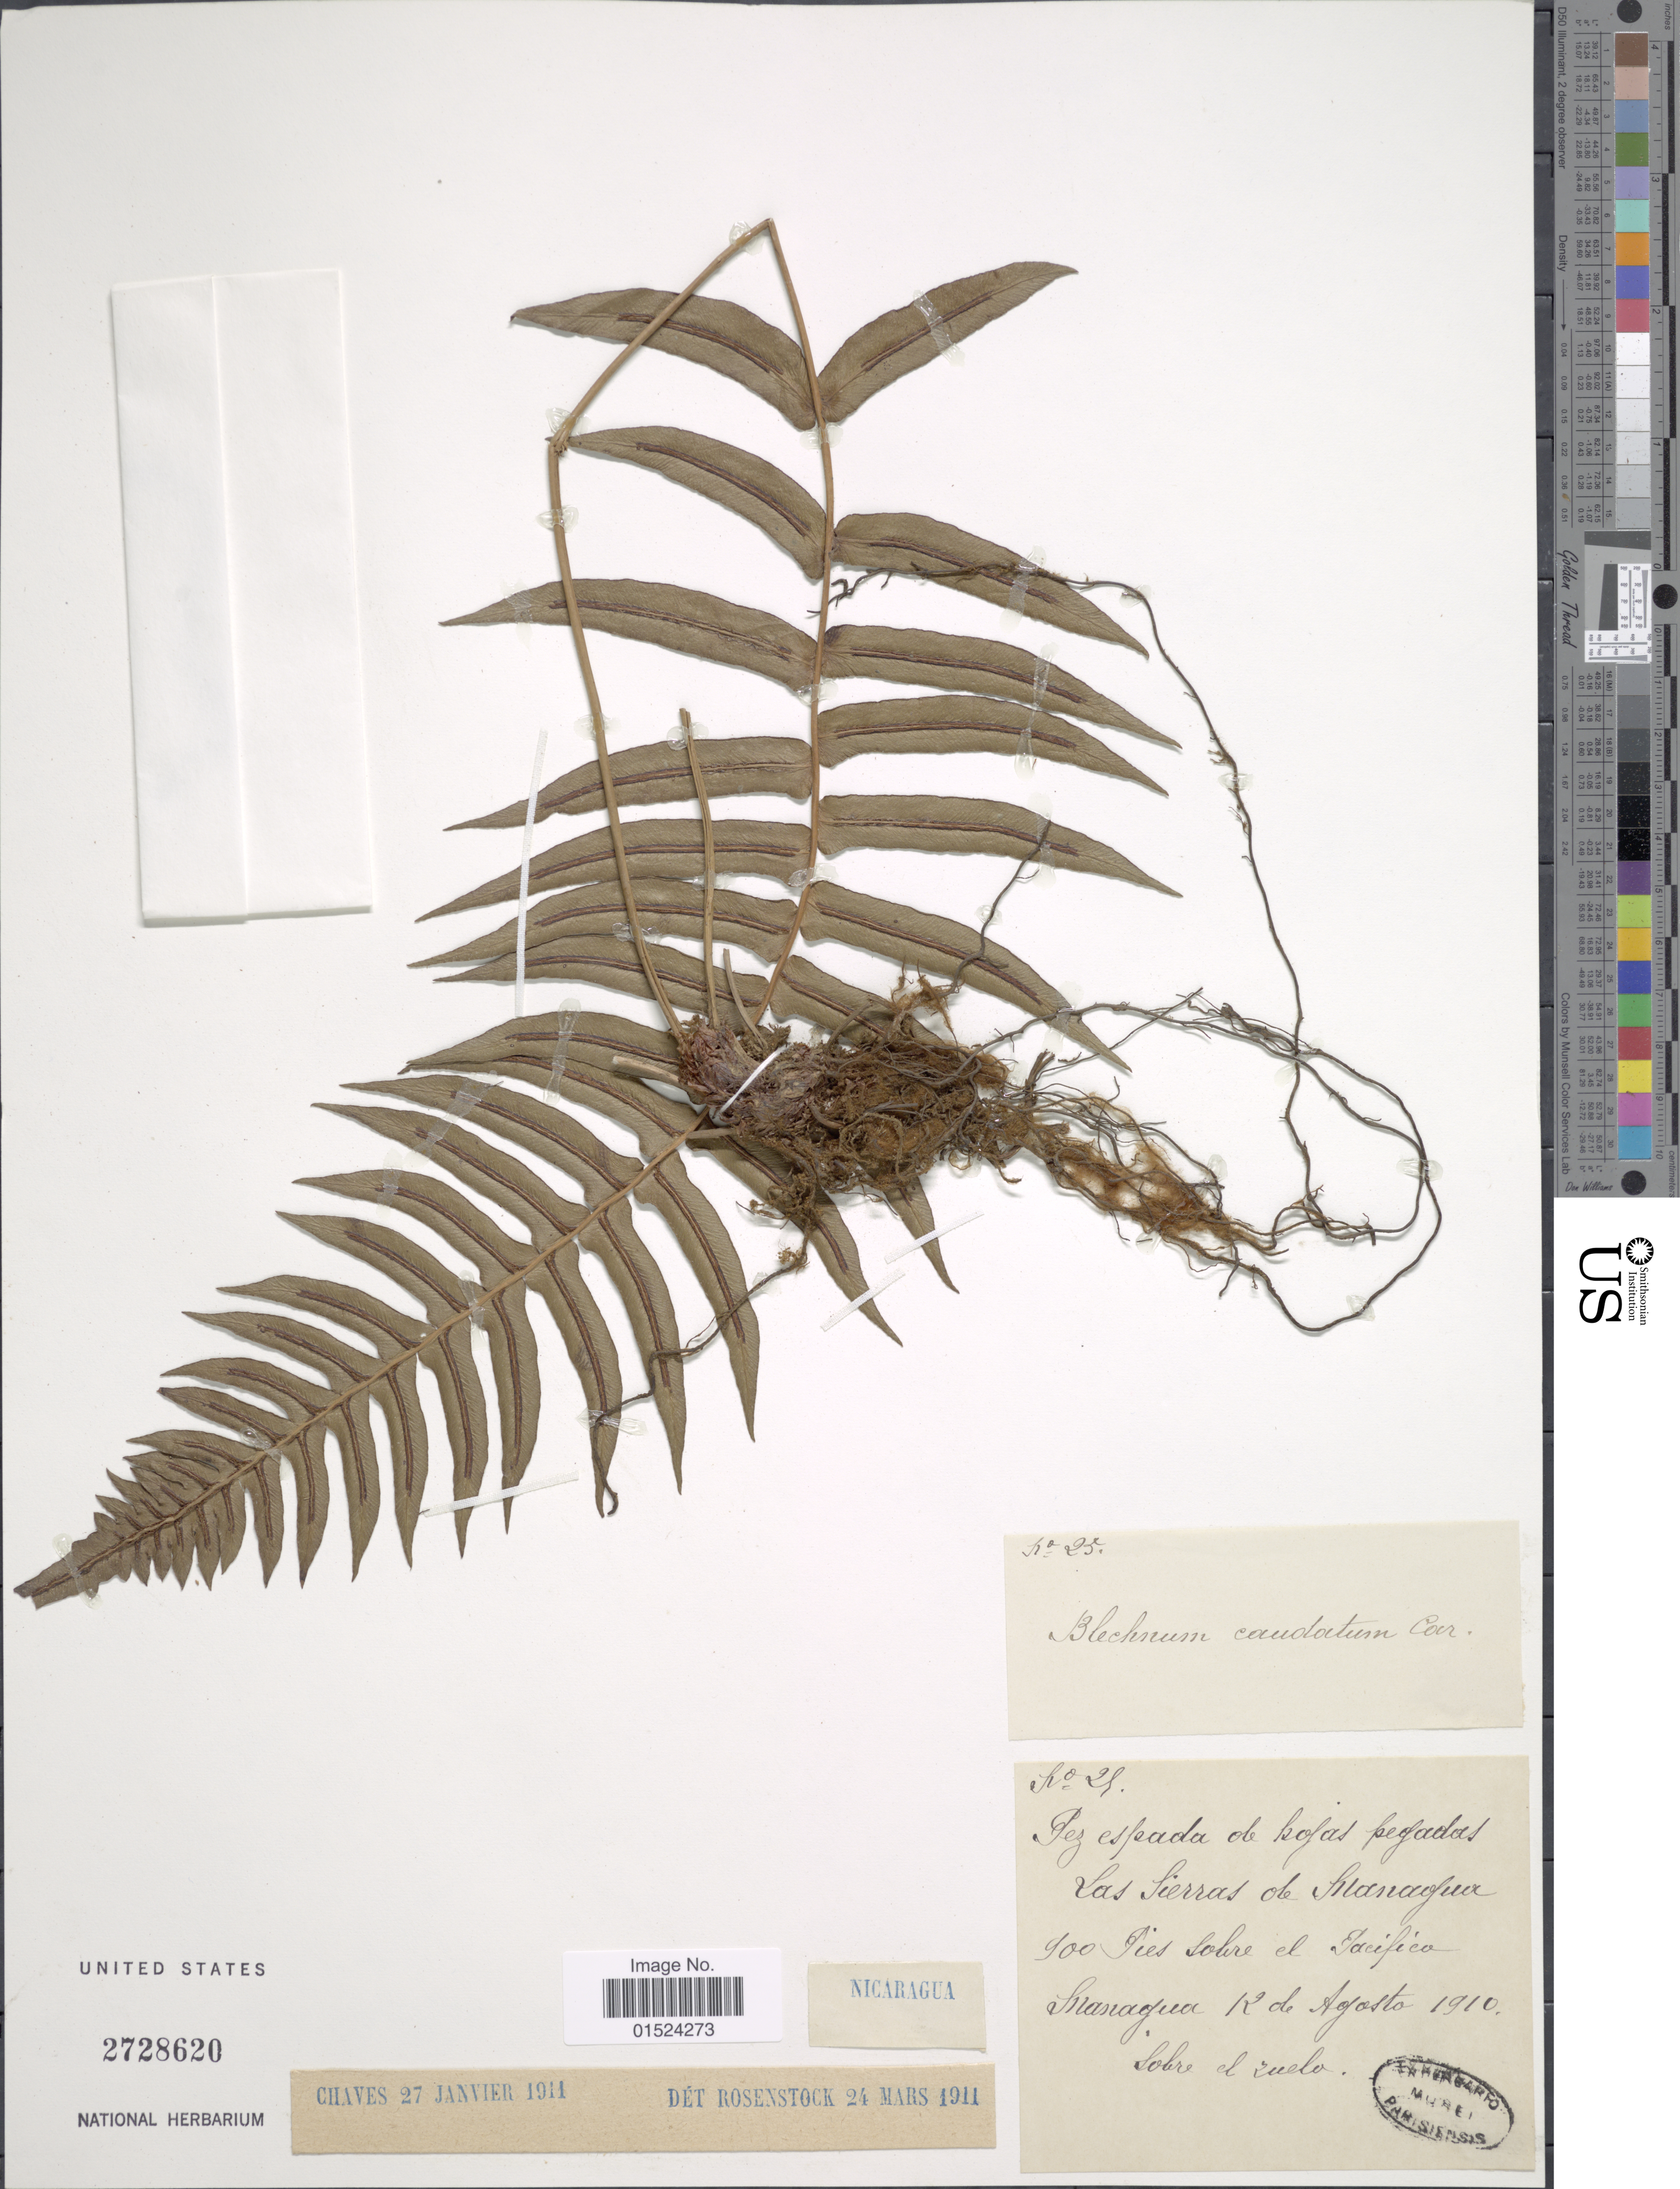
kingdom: Plantae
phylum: Tracheophyta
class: Polypodiopsida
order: Polypodiales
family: Blechnaceae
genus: Blechnum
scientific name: Blechnum occidentale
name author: L.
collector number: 25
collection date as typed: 12 de Agosto 1910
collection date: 1910-08-12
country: Nicaragua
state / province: Managua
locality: Las Sierras de Managua, Pies sobre el Pacifica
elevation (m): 274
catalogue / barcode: US 2728620